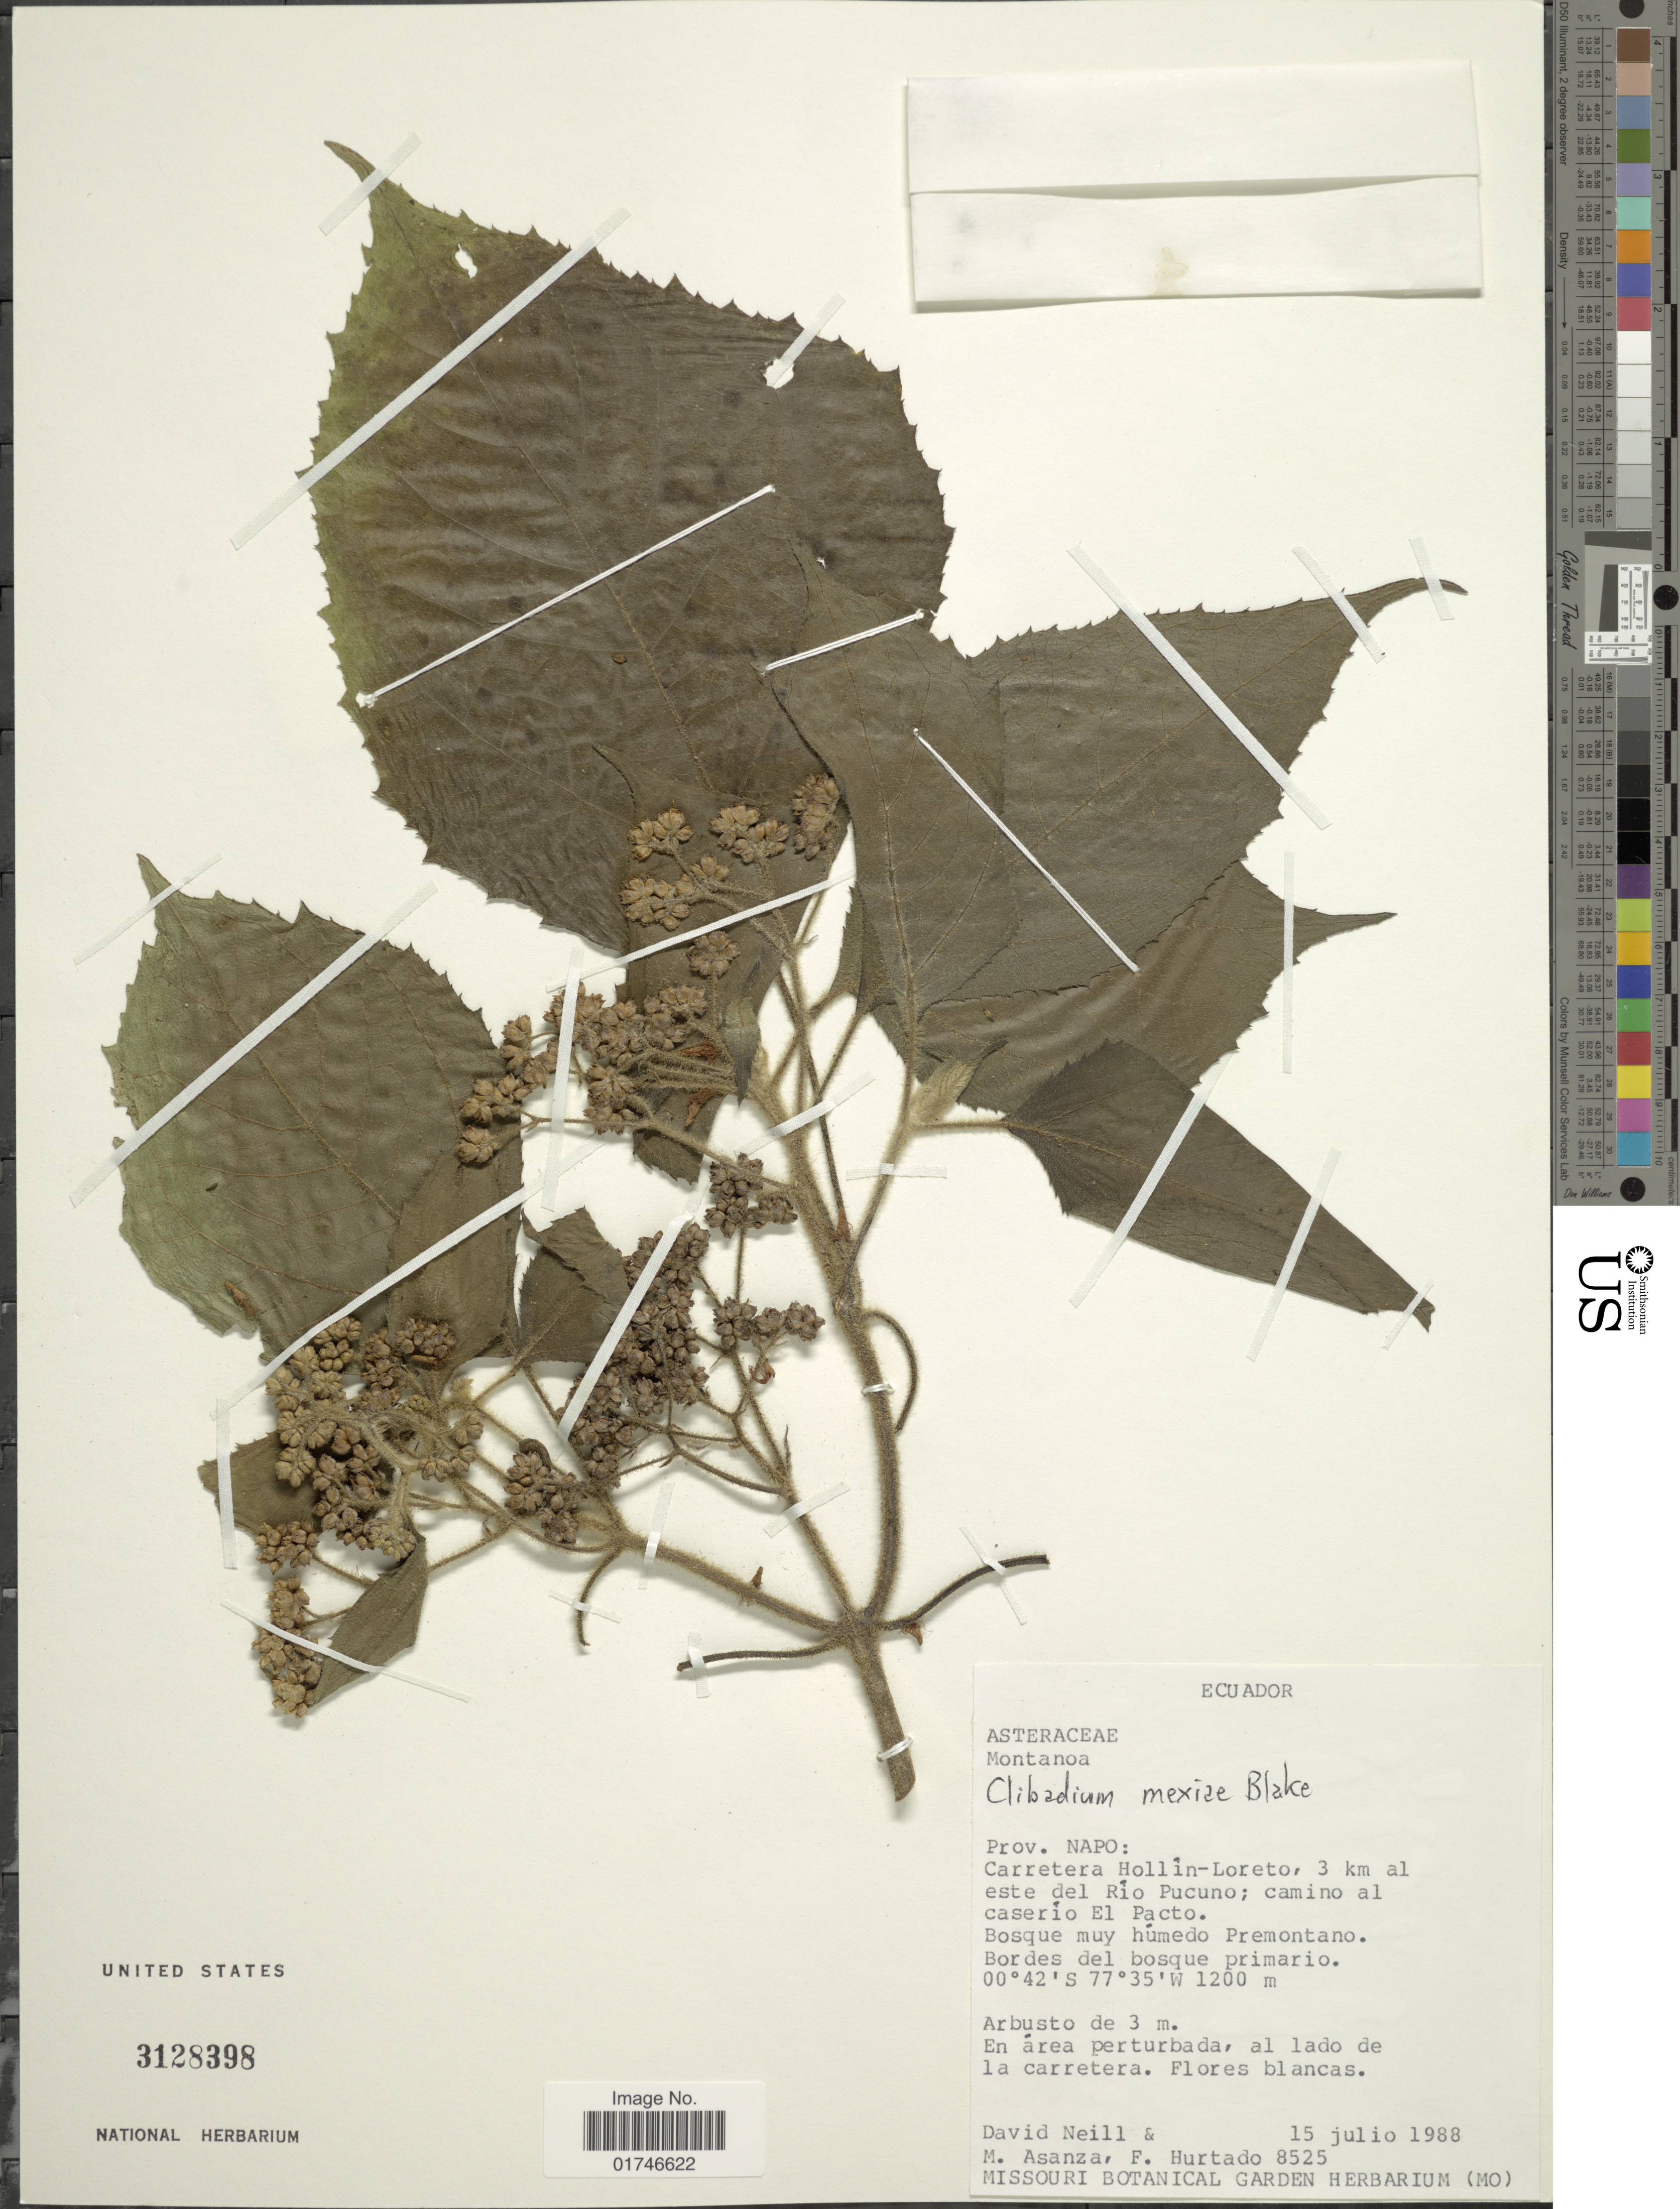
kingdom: Plantae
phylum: Tracheophyta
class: Magnoliopsida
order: Asterales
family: Asteraceae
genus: Clibadium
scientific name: Clibadium mexiae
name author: S.F. Blake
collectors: D. Neill, M. Asanza & F. Hurtado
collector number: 8525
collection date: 1988-07-15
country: Ecuador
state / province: Napo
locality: Prov. Carretera Hollin-Loreto, 3 km al este del Rio Pucuno; camino al caserio El Pacto.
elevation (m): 1200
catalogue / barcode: US 3128398